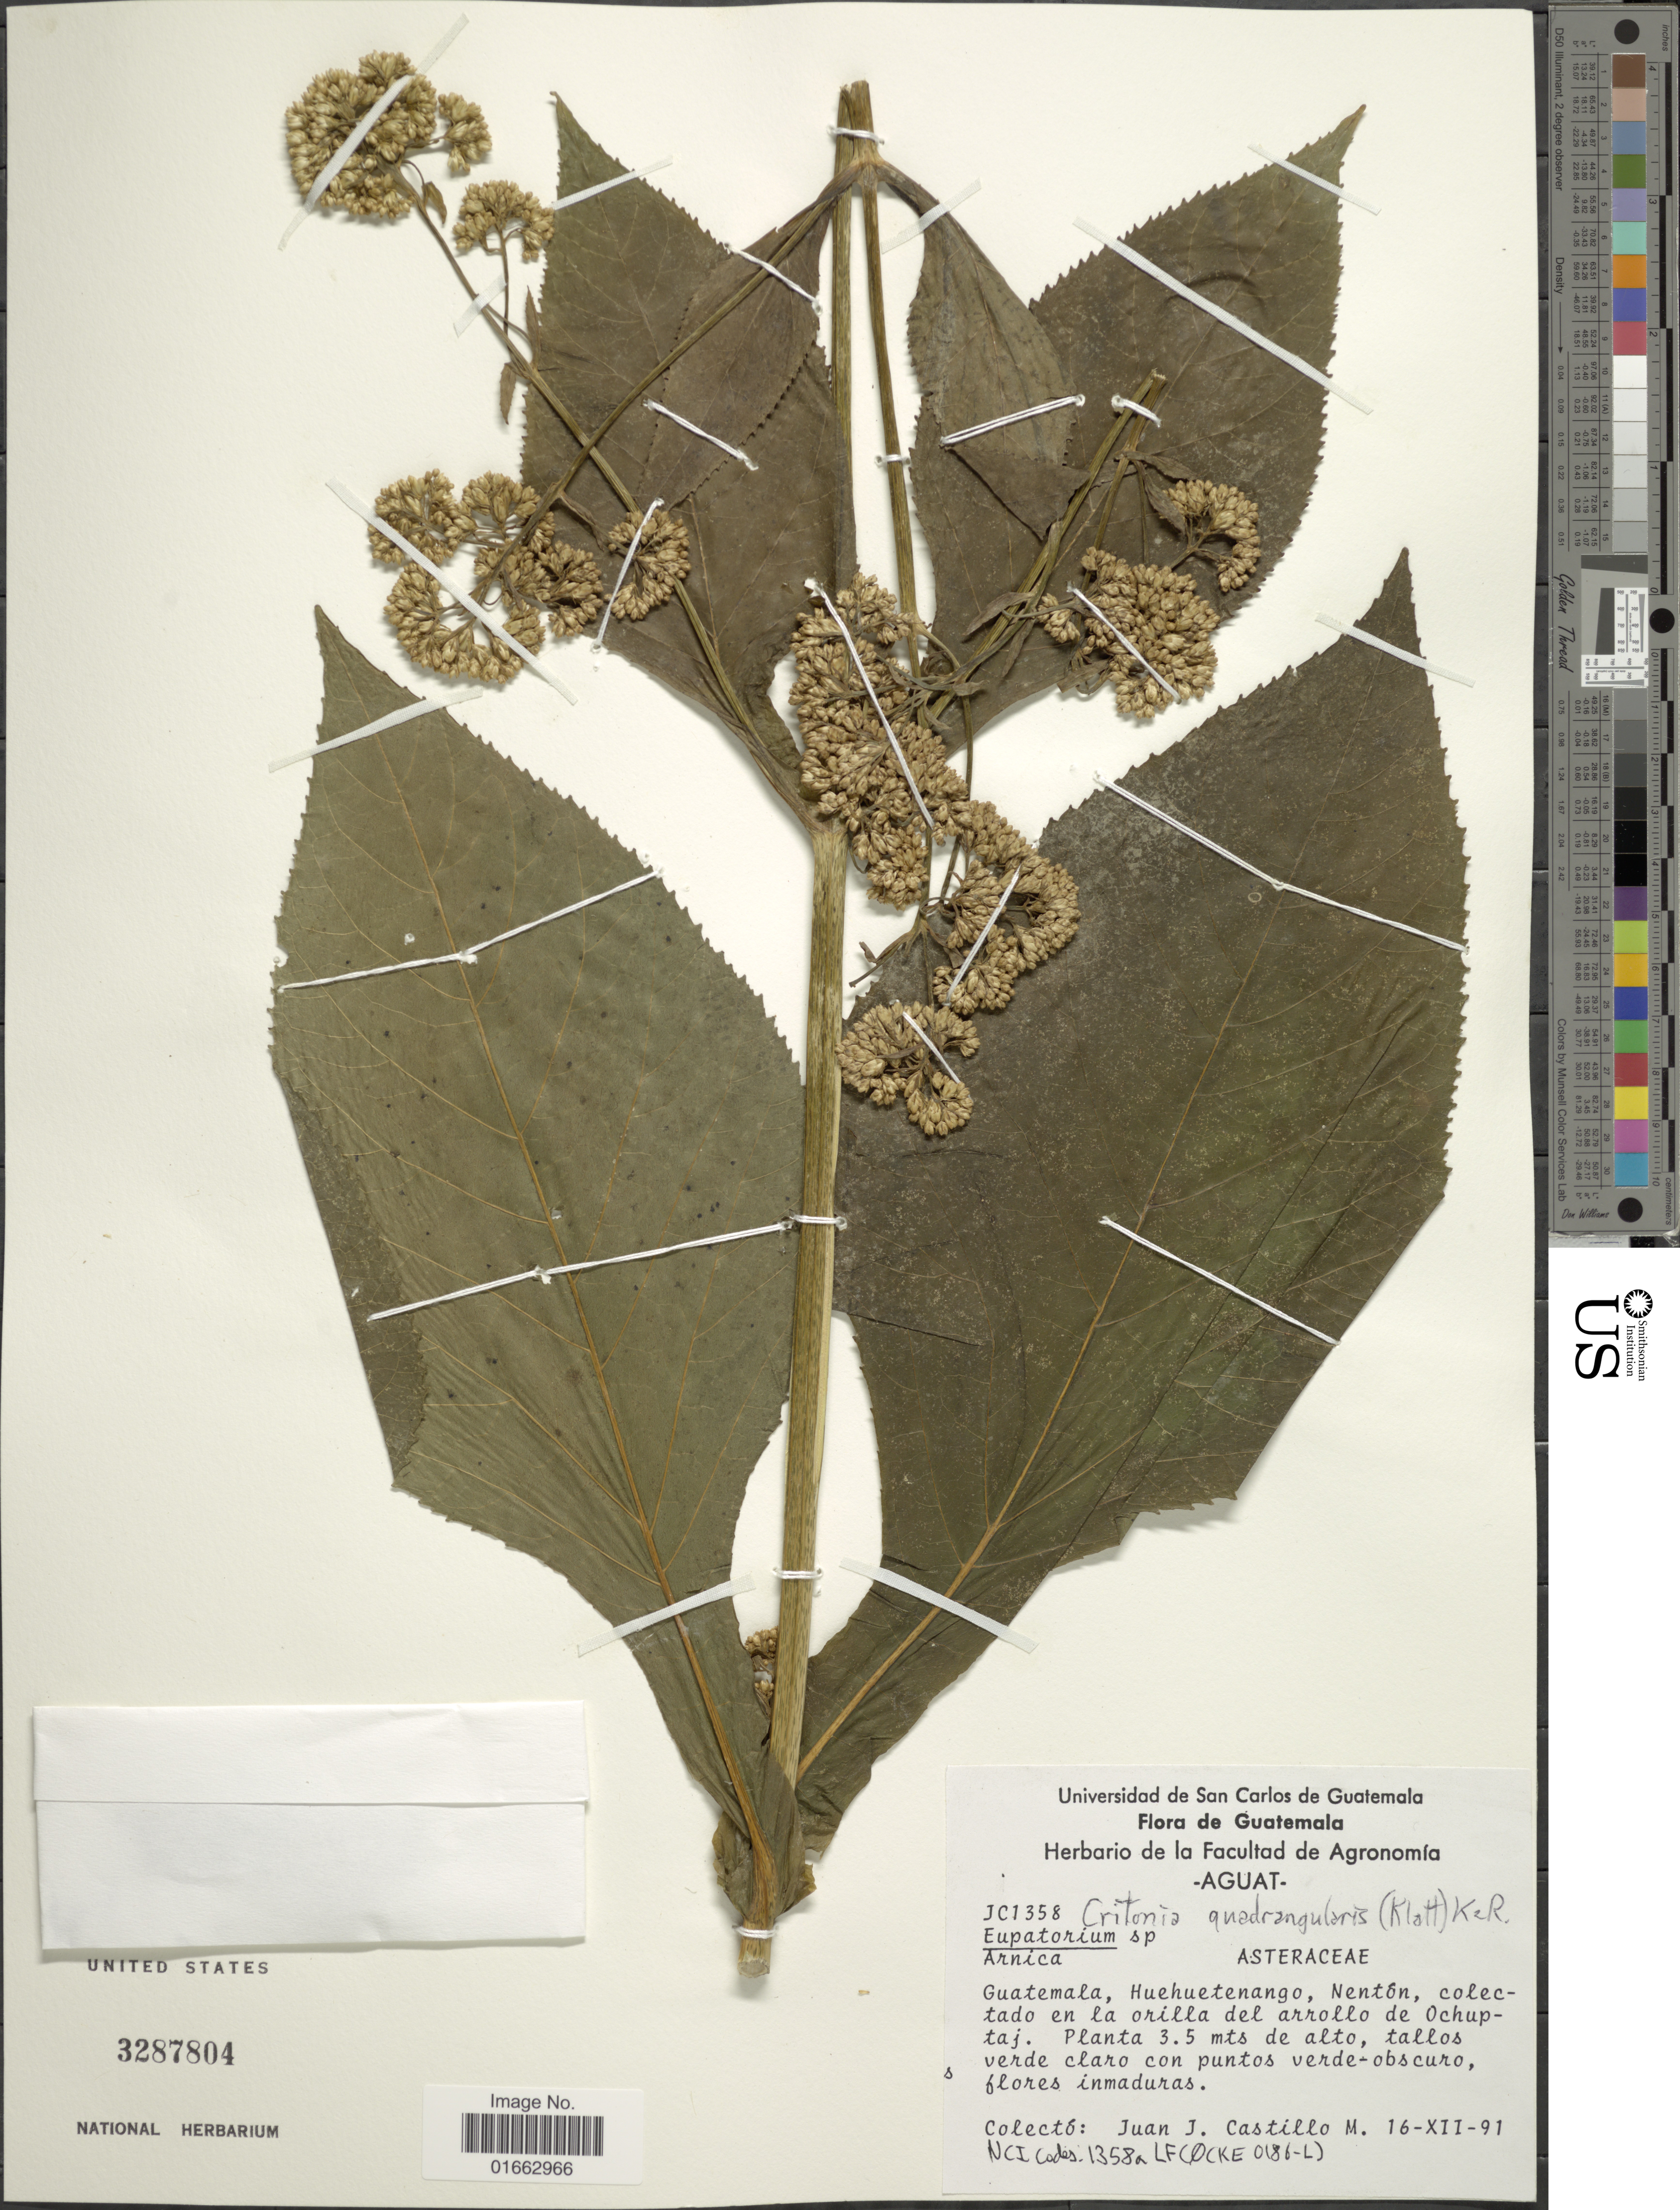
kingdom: Plantae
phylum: Tracheophyta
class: Magnoliopsida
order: Asterales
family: Asteraceae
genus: Critonia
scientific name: Critonia quadrangularis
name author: (DC.) R.M. King & H. Rob.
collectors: J. Castillo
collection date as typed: Transcribed d/m/y: 16/12/91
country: Guatemala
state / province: Huehuetenango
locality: Nentón, colectado en la orilla del arollo de Ochupataj, NCI Codes. 1358aLFC0CKE 0186-L [unsure placement]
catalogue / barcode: US 3287804